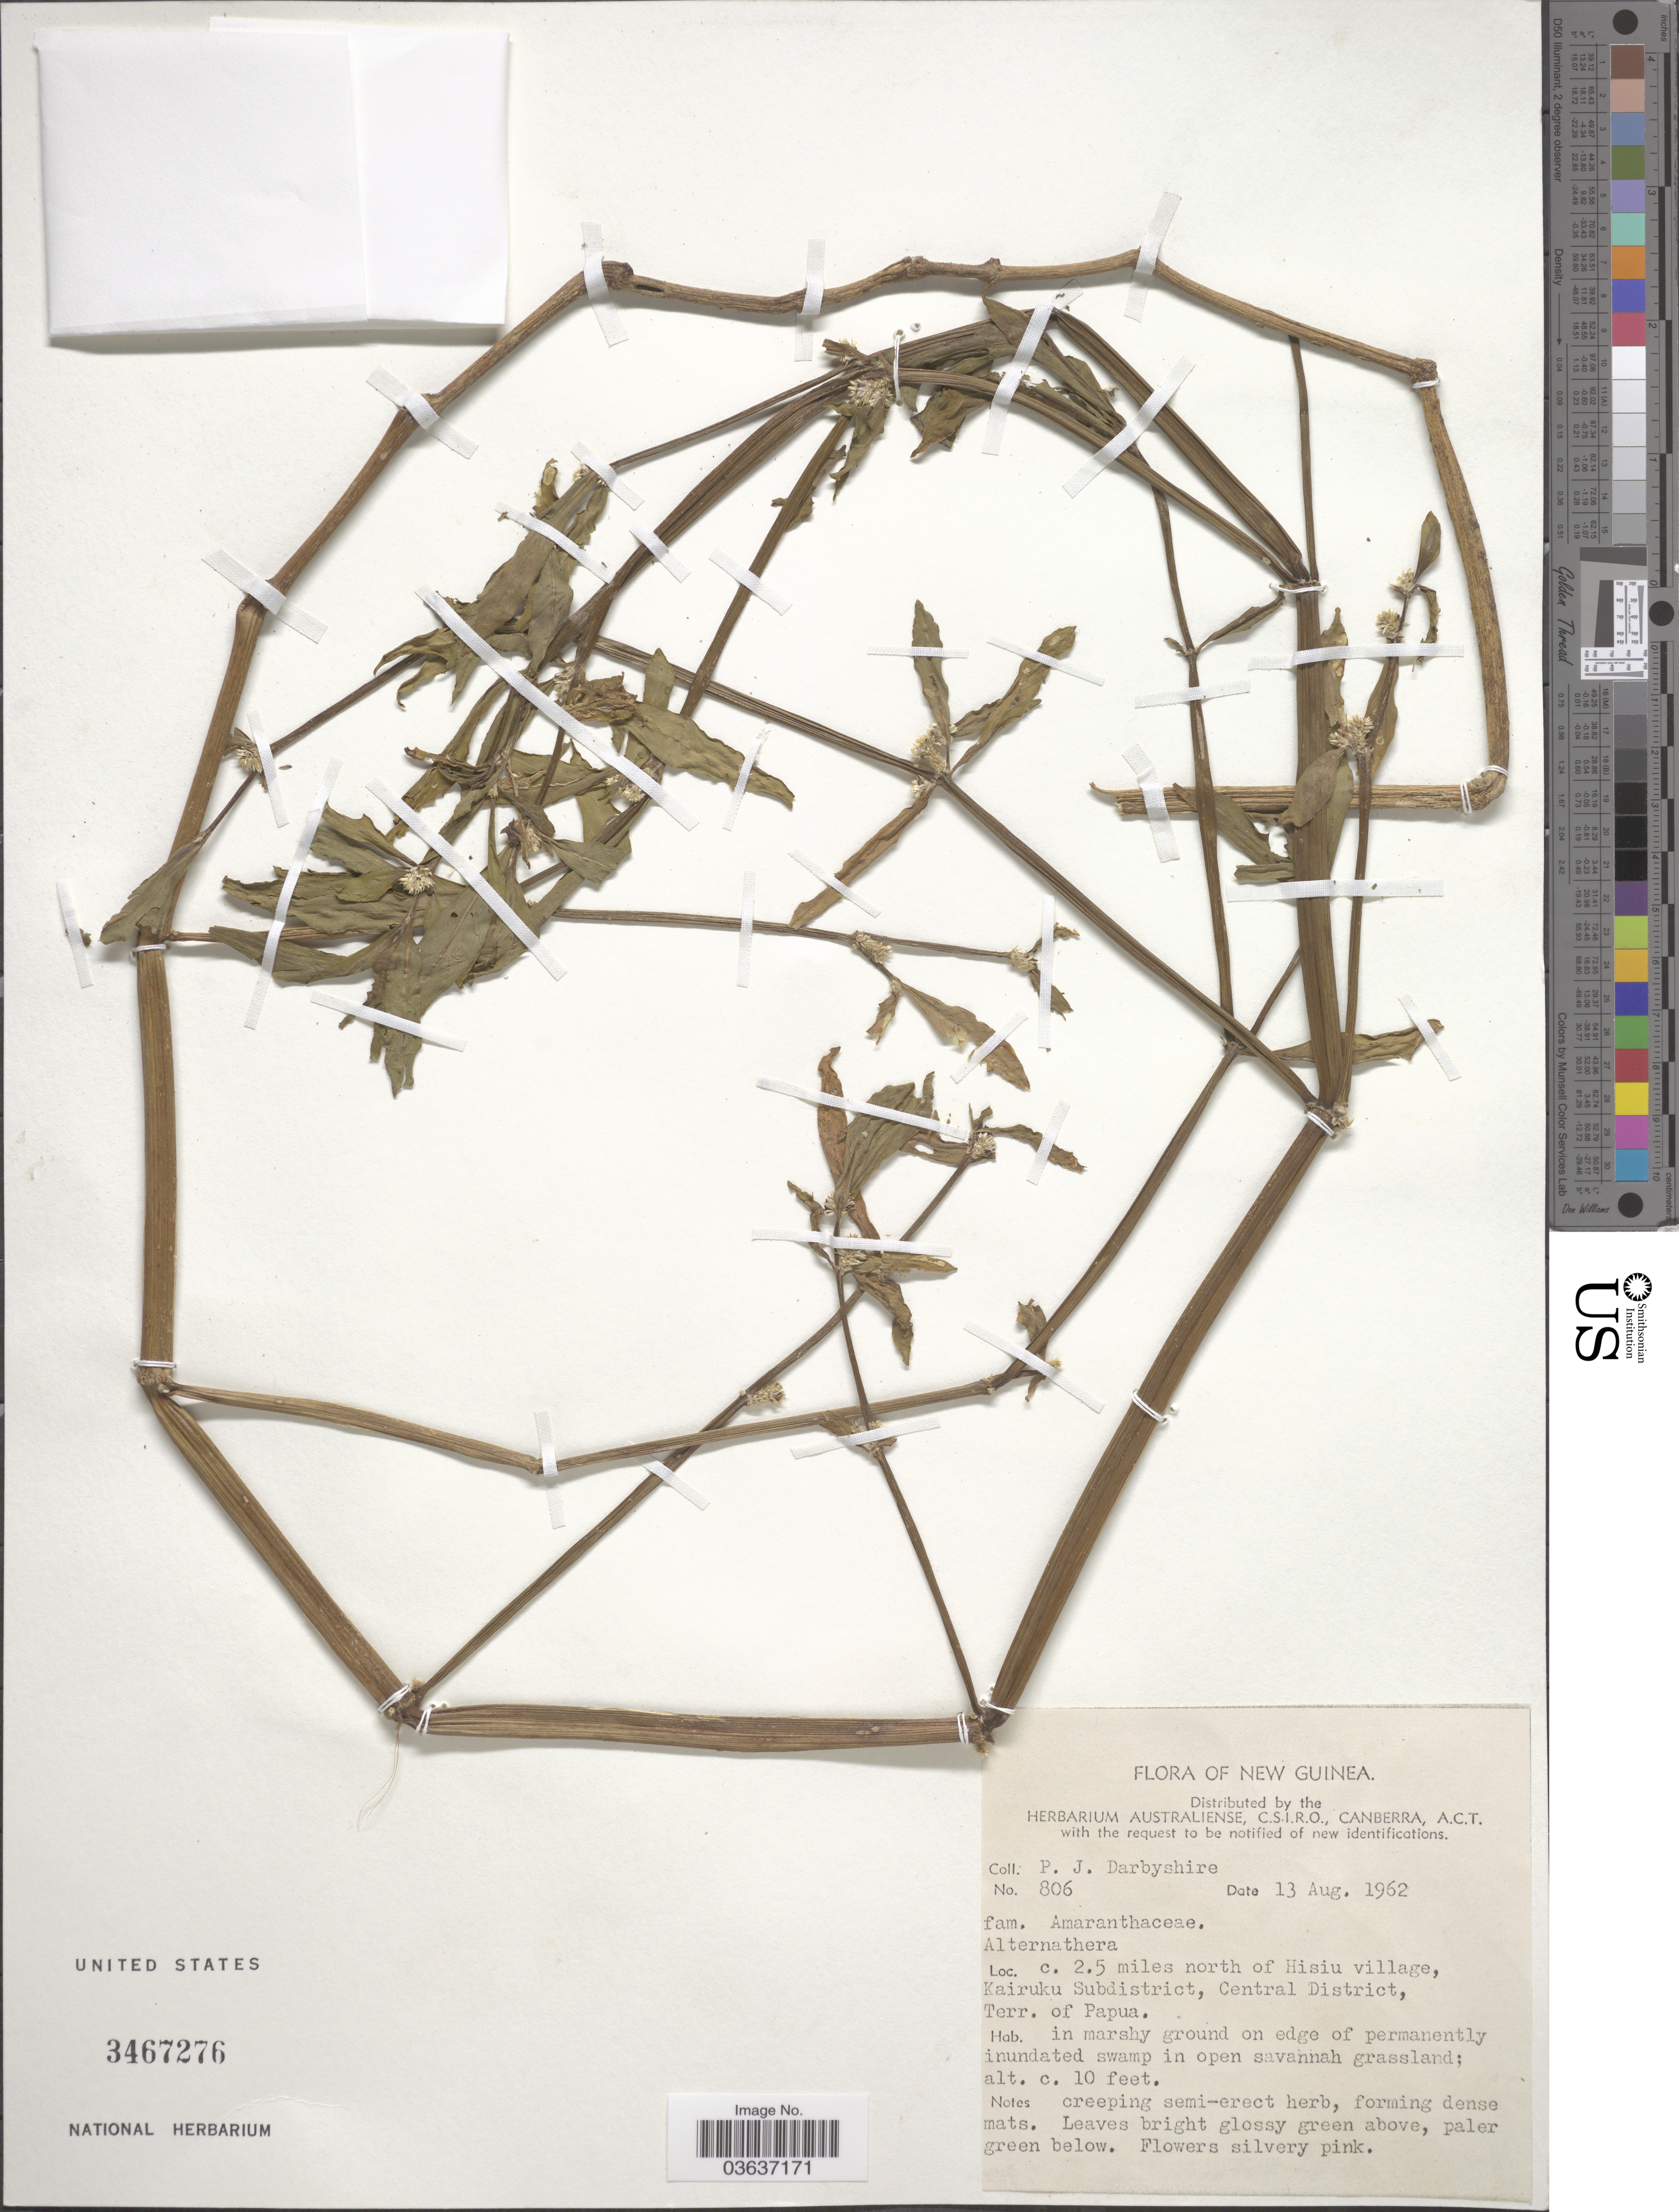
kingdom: Plantae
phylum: Tracheophyta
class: Magnoliopsida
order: Caryophyllales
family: Amaranthaceae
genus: Alternanthera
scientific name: Alternanthera sessilis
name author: (L.) DC.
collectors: P. Darbyshire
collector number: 806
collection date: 1962-08-13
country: Papua New Guinea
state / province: Central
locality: New Guinea. C. 2.5 miles north of Hisiu village, Kairuku Subdistrict, Central District. Terr. of Papua.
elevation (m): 3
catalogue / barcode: US 3467276